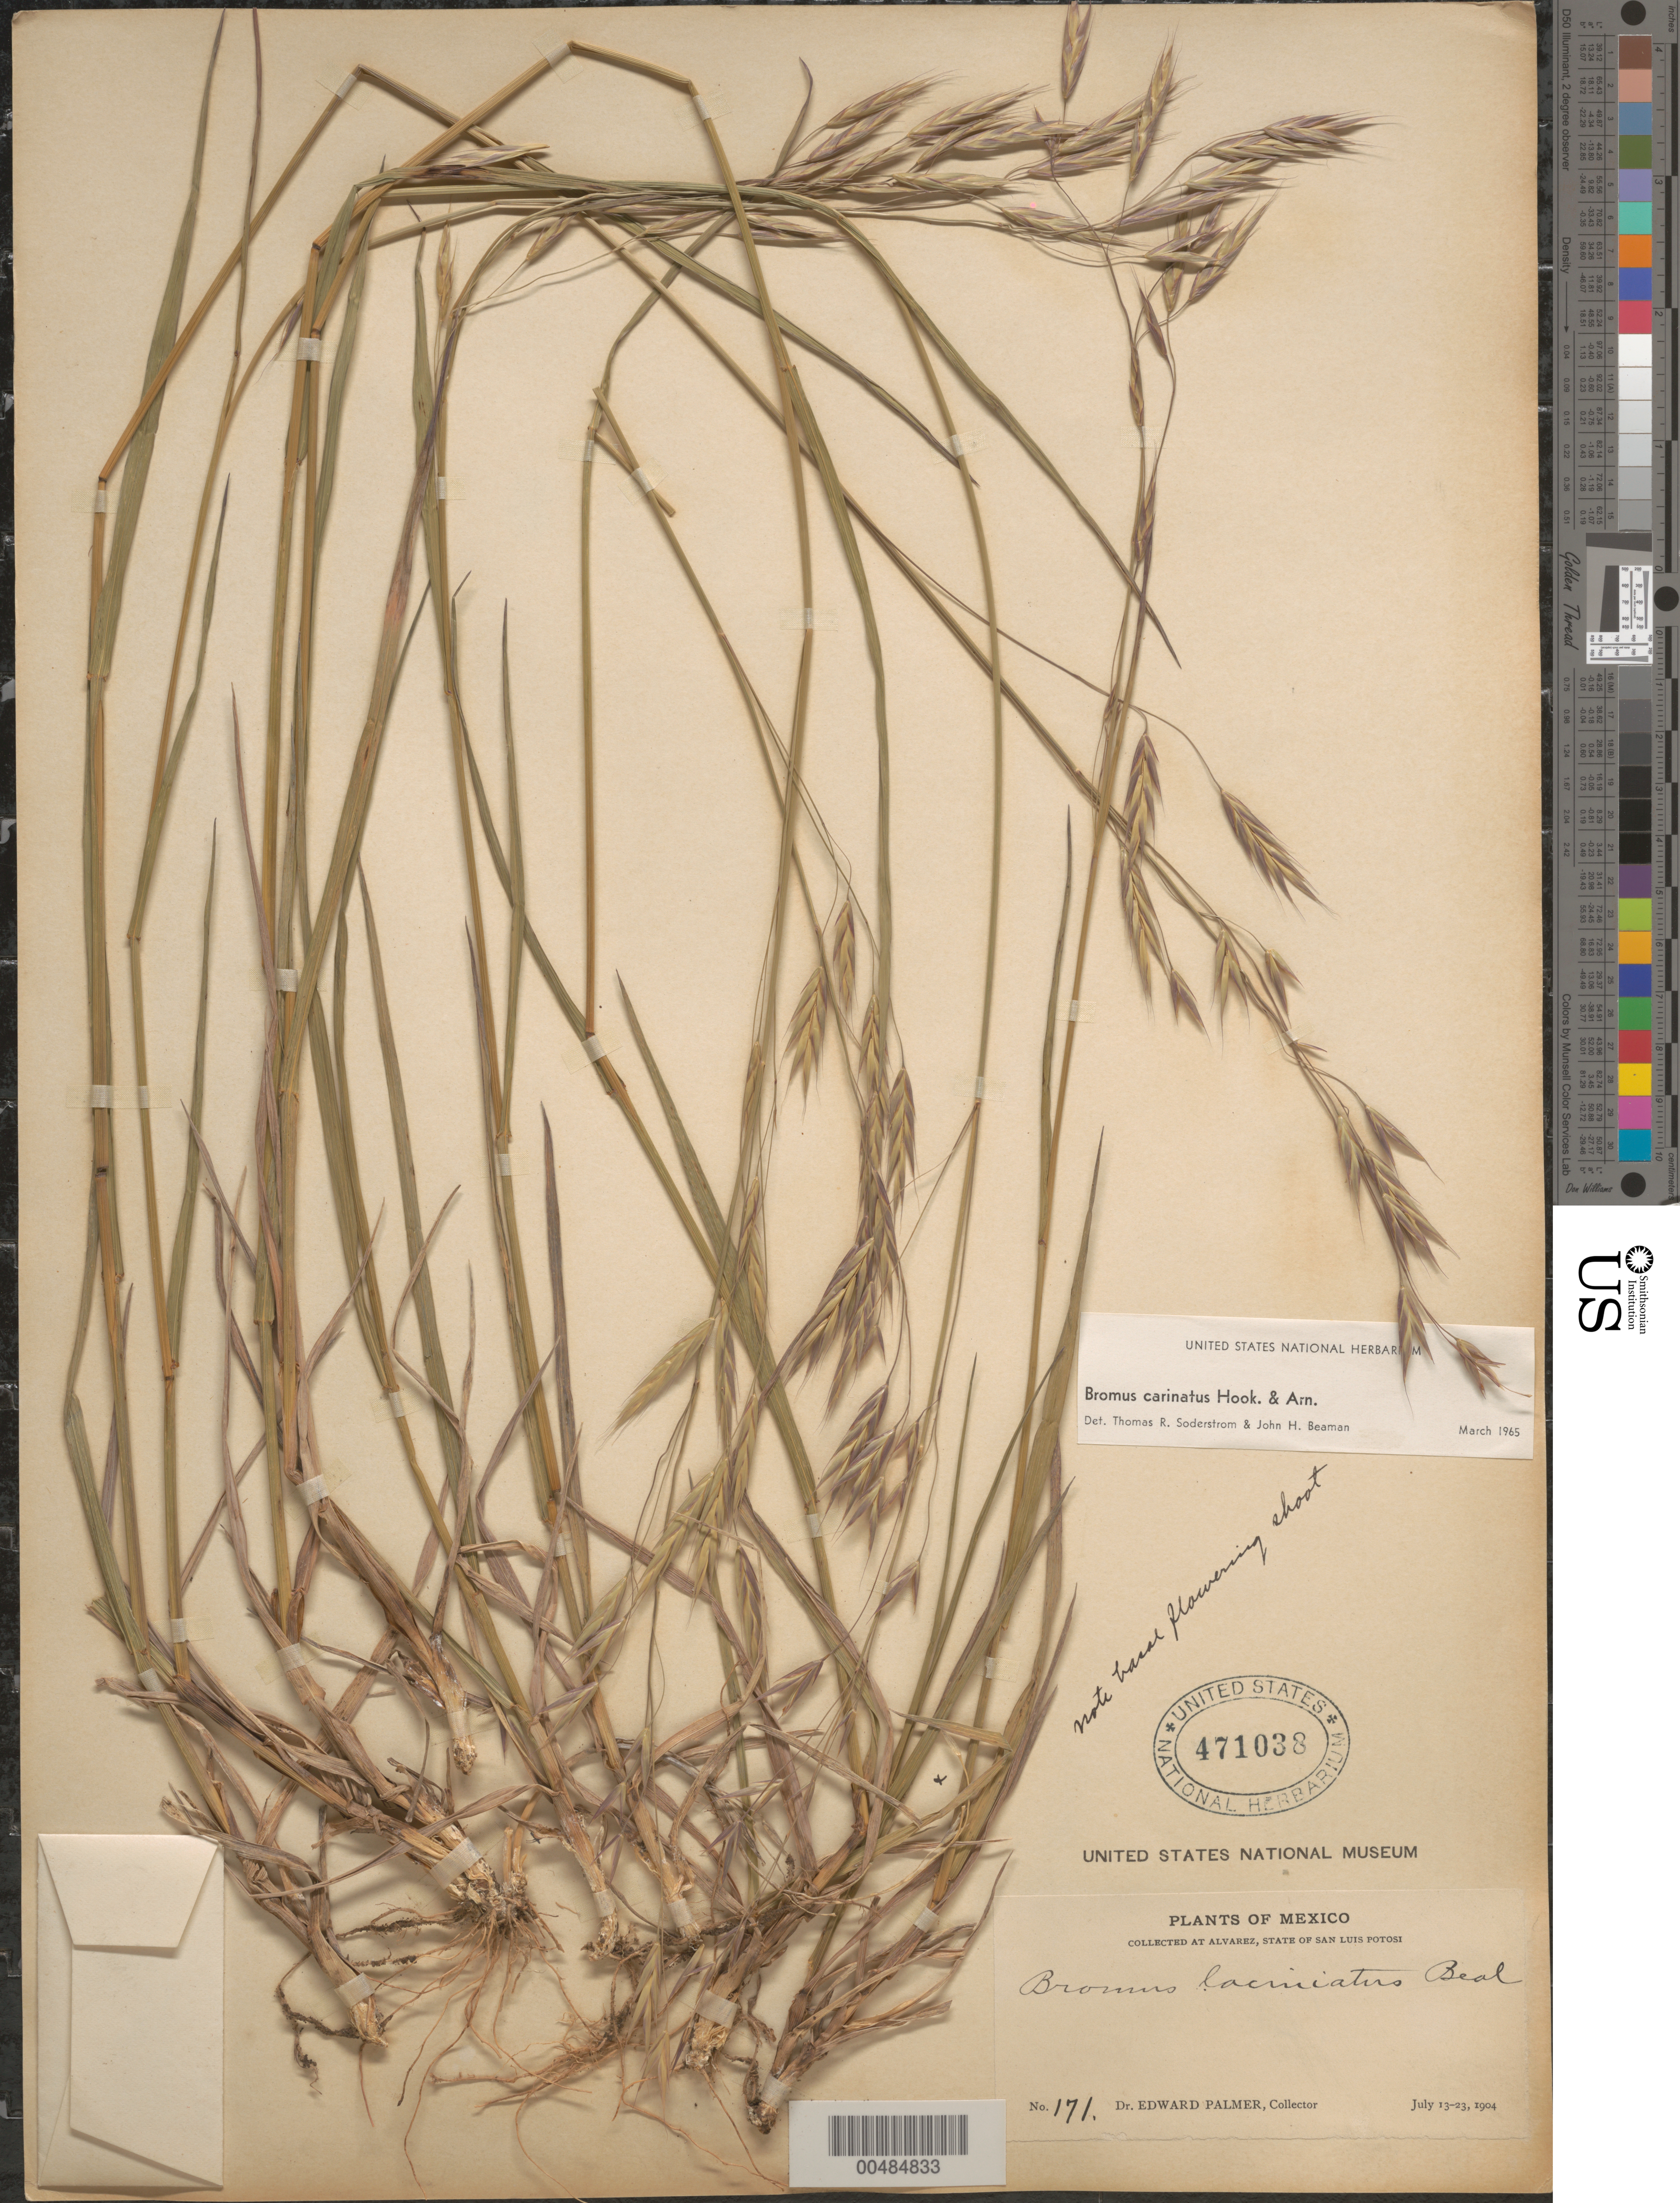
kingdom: Plantae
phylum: Tracheophyta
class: Liliopsida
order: Poales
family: Poaceae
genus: Bromus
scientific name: Bromus carinatus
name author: Hook. & Arn.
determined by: Soderstrom, T. R.; Beaman, J. H.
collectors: E. Palmer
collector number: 171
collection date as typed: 13 Jul 1904 to 23 Jul 1904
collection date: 1904-07-13/1904-07-23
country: Mexico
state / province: San Luis Potosi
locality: At Alvarez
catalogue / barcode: US 471038